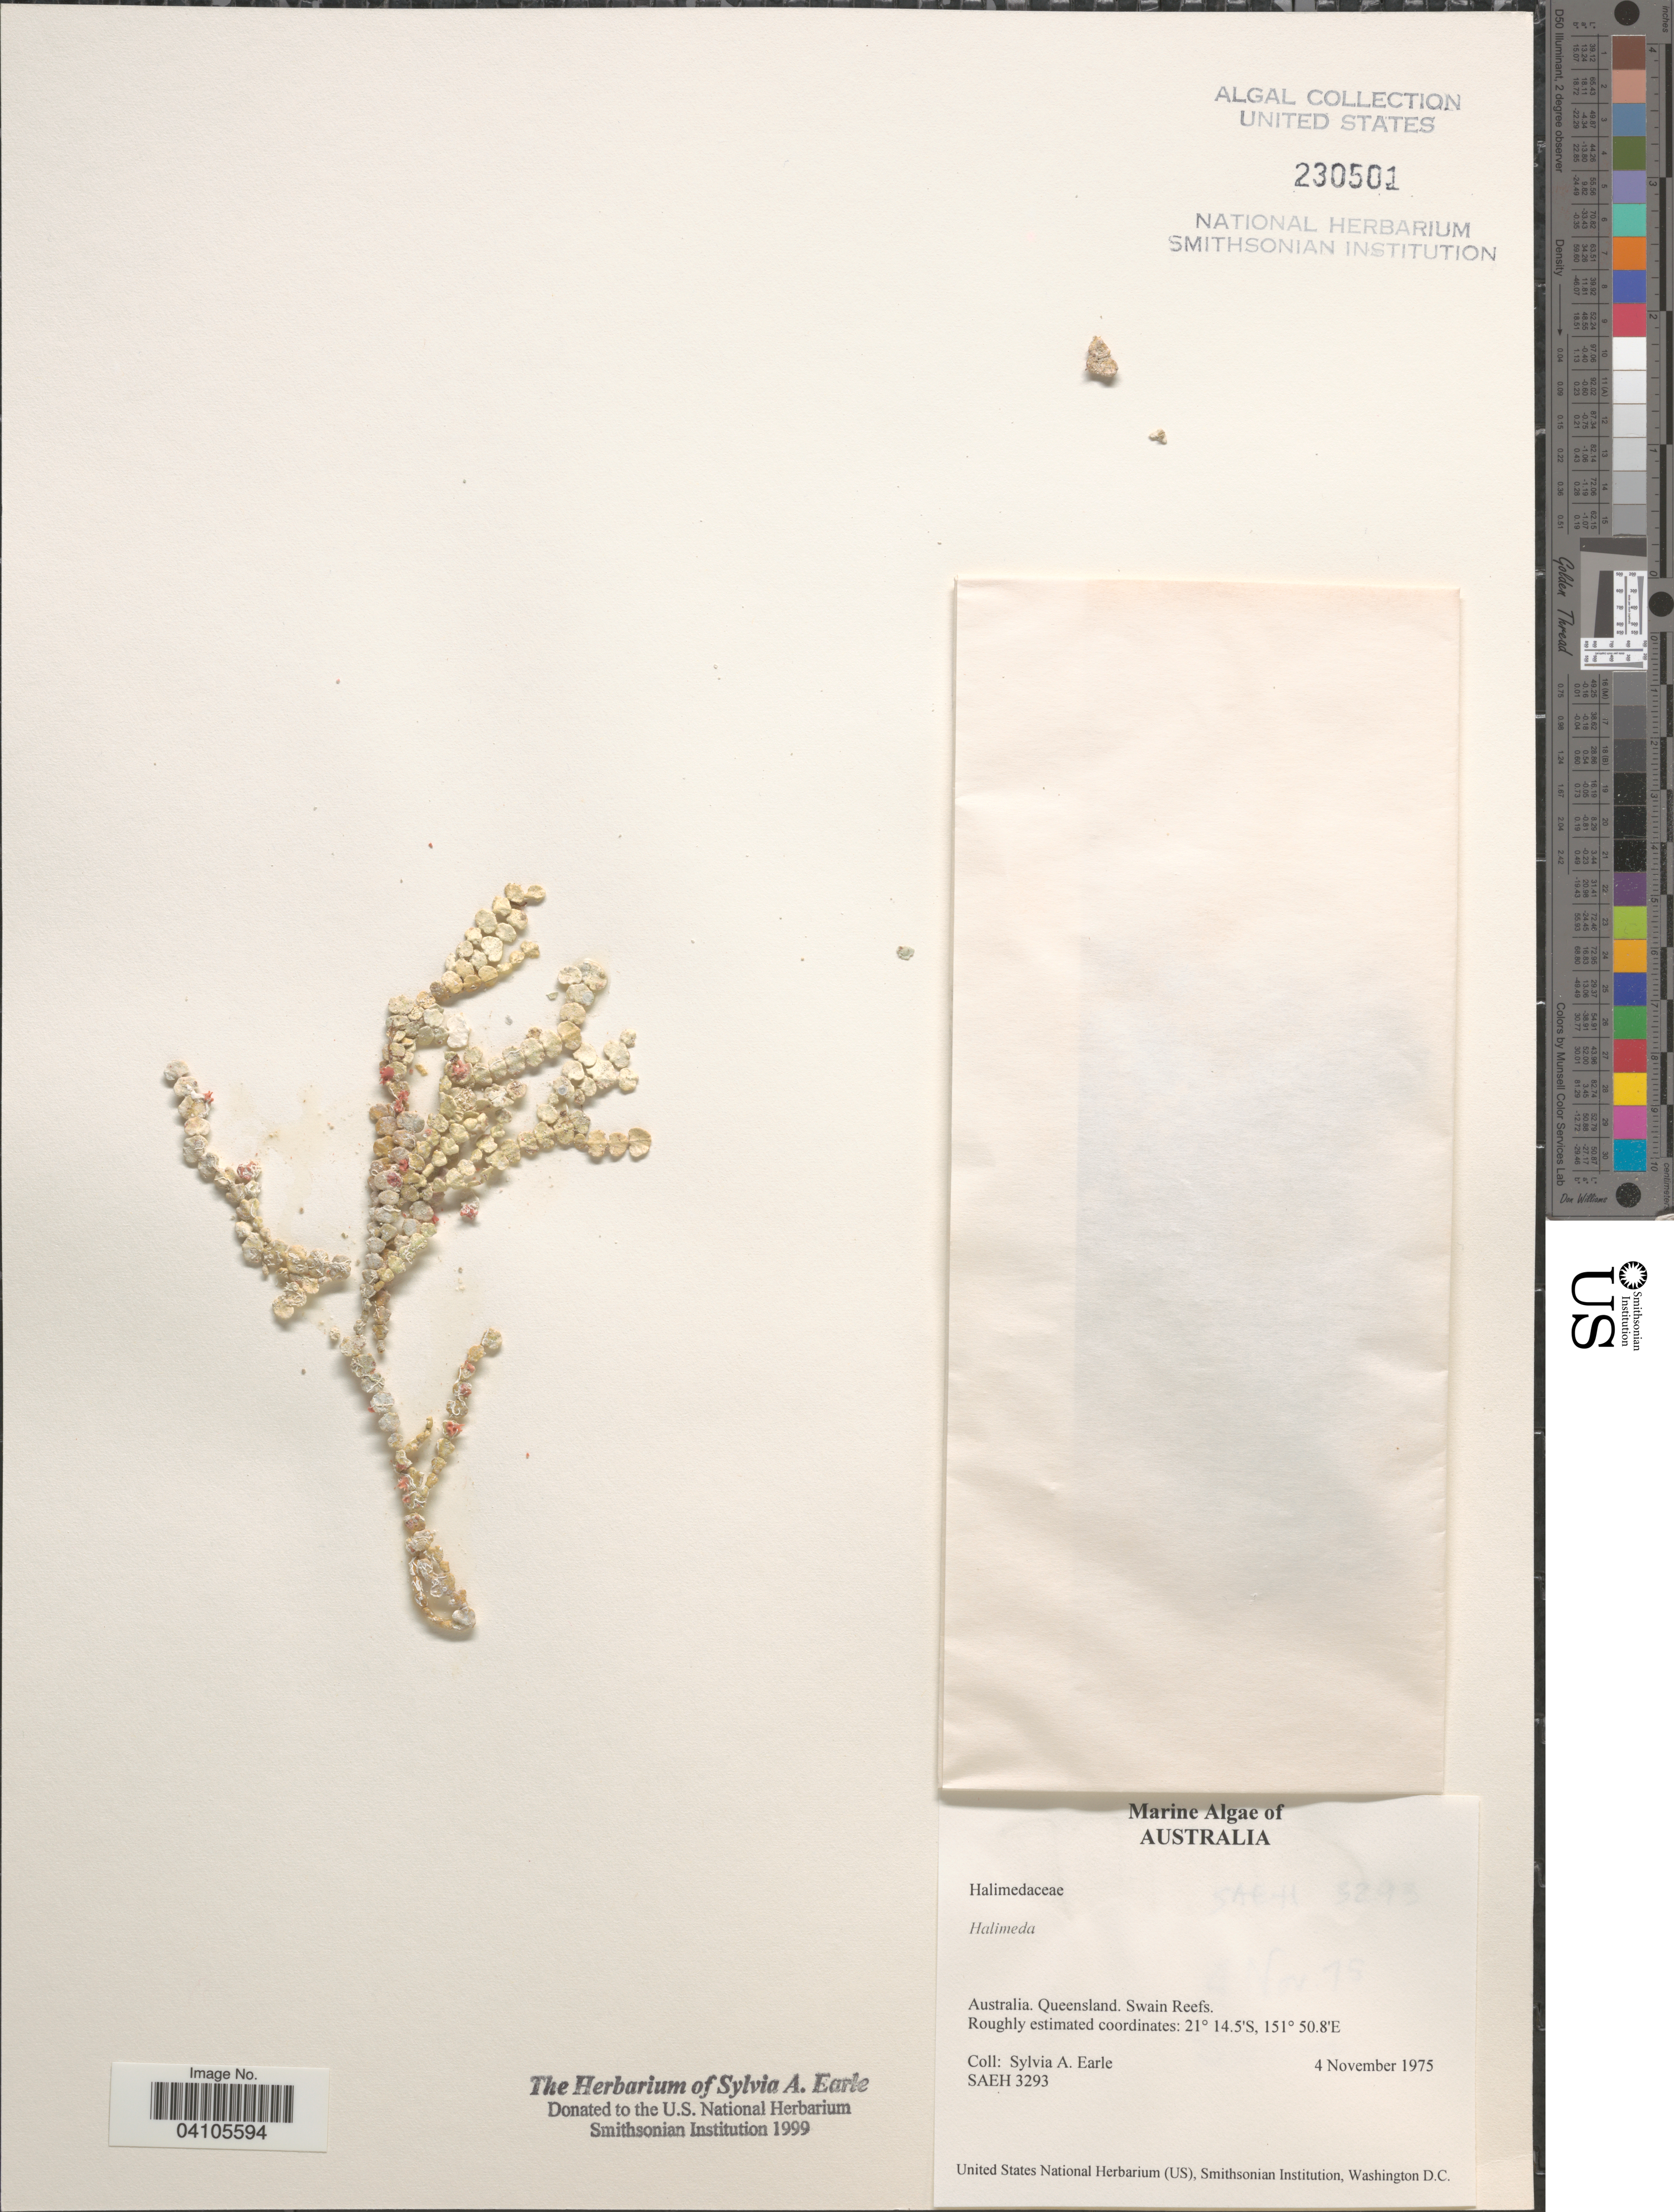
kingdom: Plantae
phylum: Chlorophyta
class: Ulvophyceae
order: Bryopsidales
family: Halimedaceae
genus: Halimeda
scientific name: Halimeda sp.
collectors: S. A. Earle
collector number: SAEH 3293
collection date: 1975-11-04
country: Australia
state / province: Queensland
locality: Swain Reefs.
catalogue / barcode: US 230501